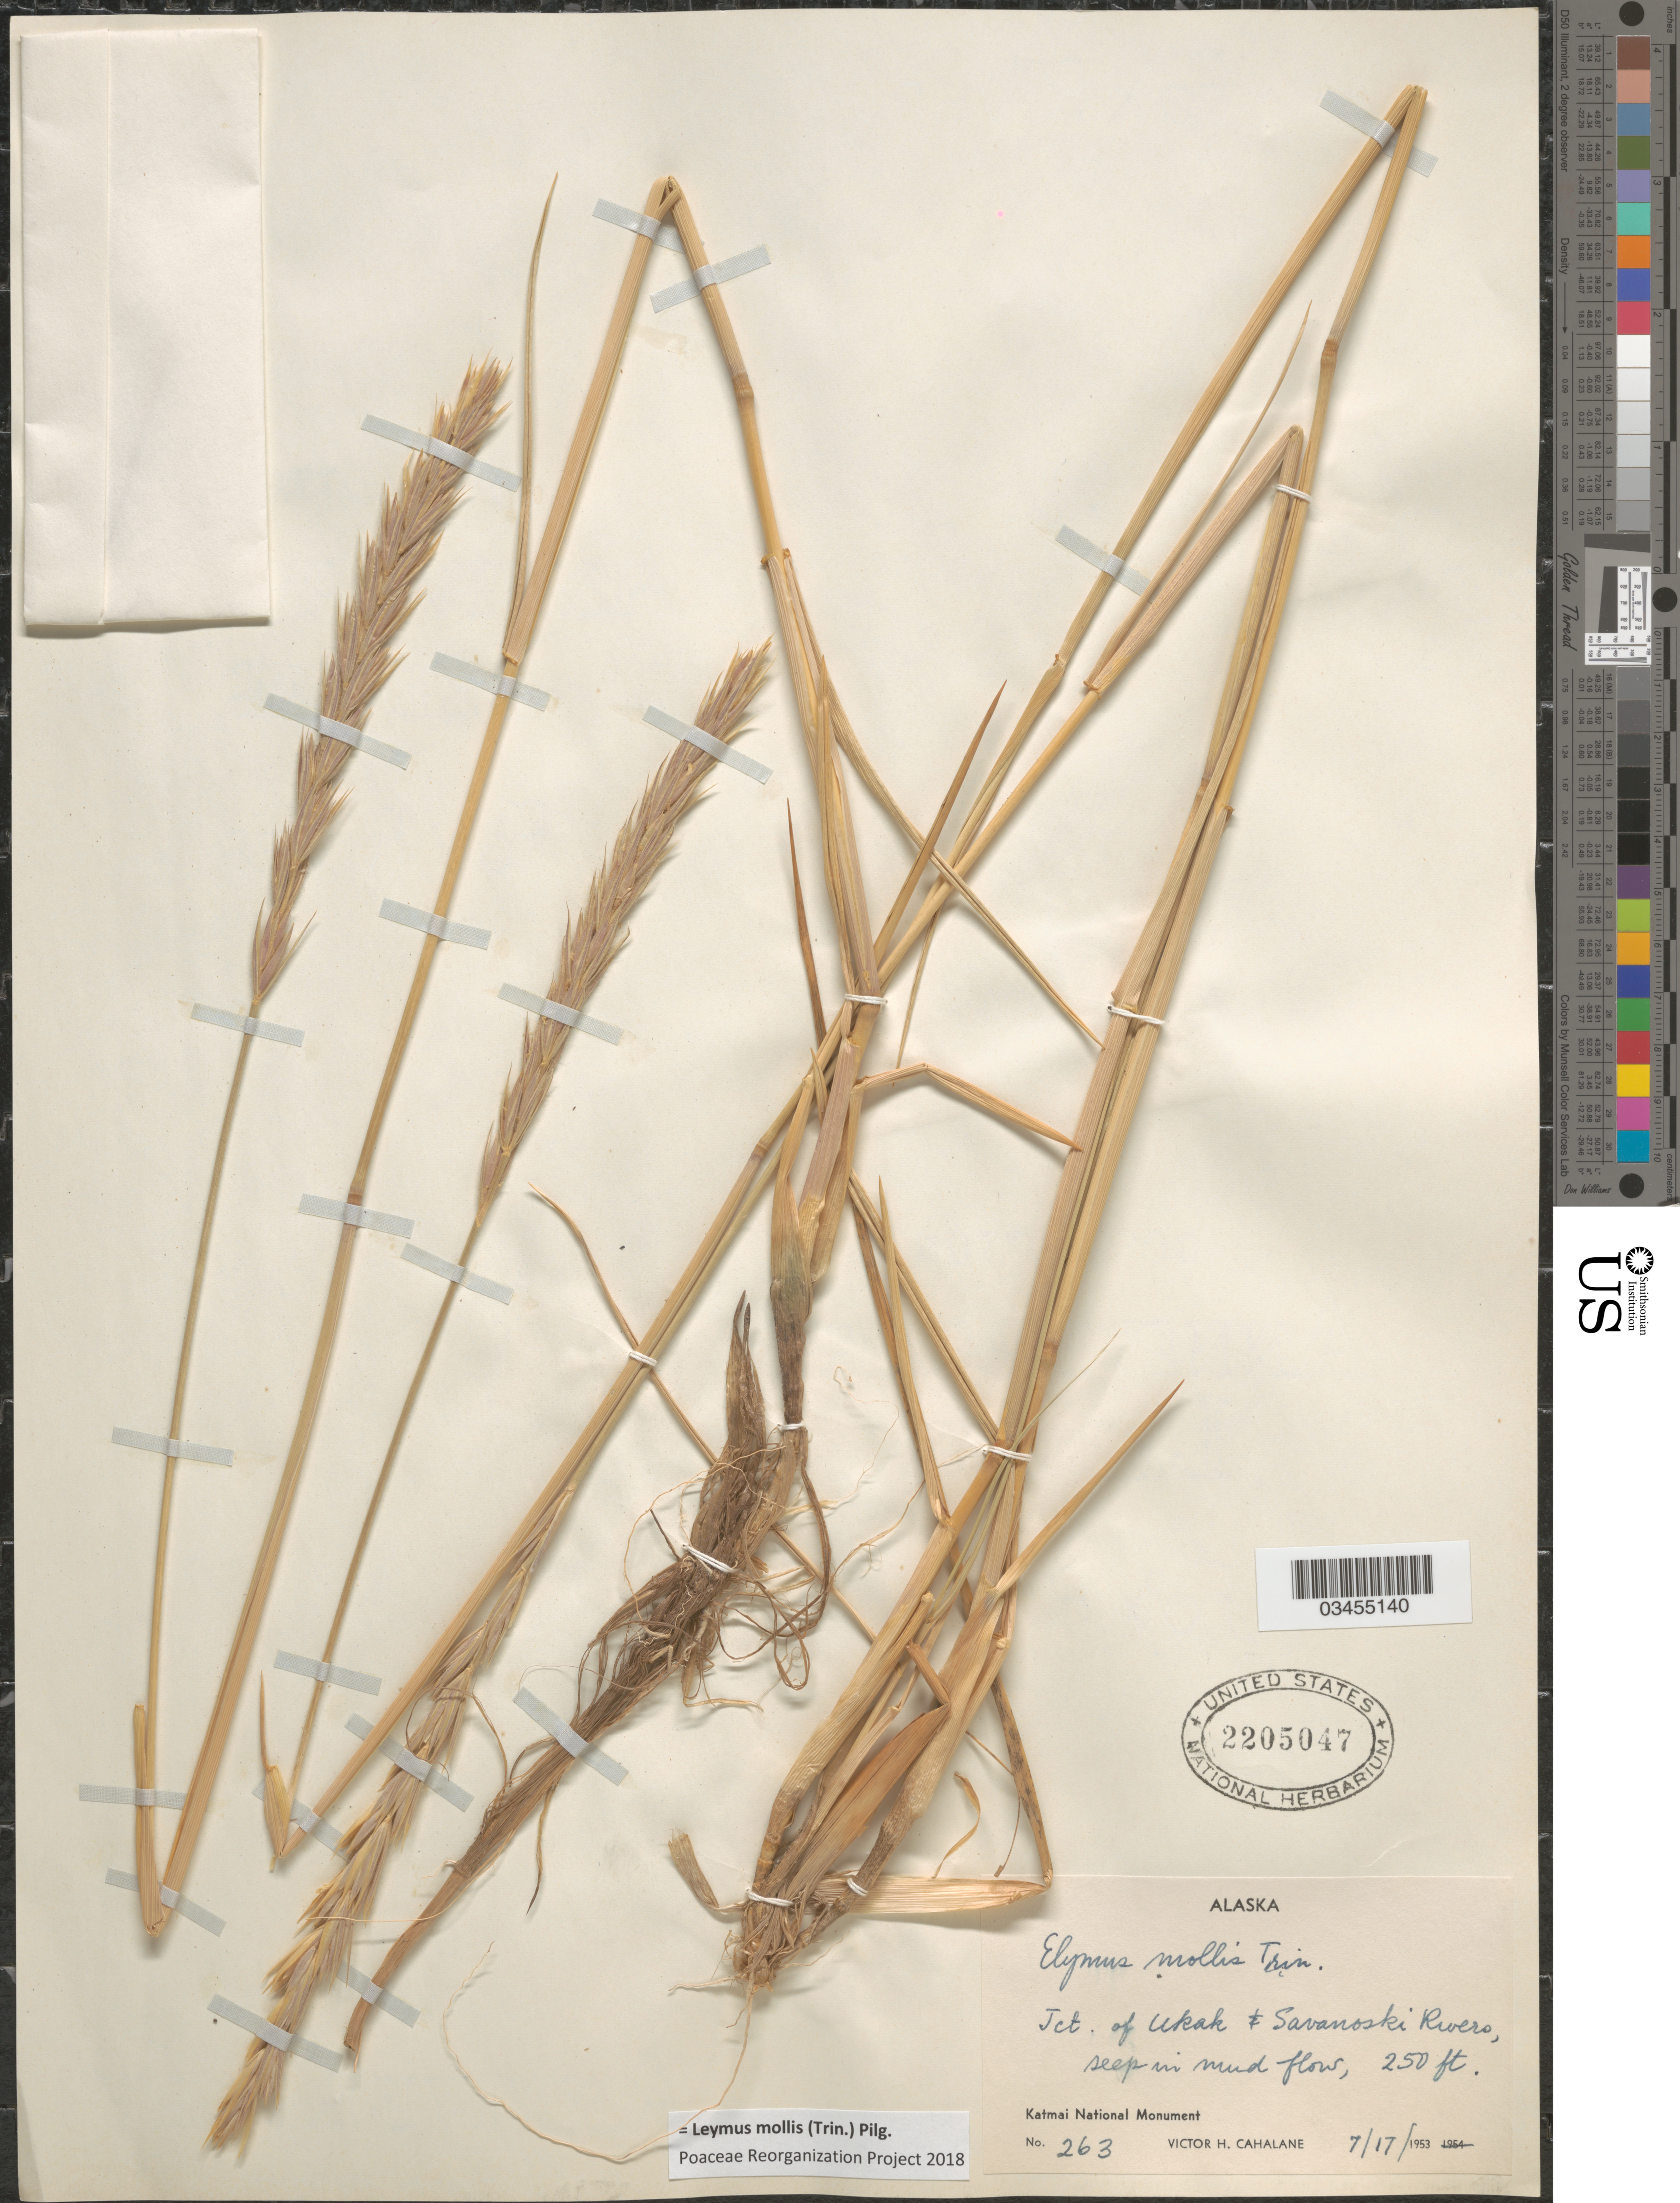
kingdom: Plantae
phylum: Tracheophyta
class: Liliopsida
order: Poales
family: Poaceae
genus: Leymus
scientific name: Leymus mollis subsp. mollis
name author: (Trin.) Pilg.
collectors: V. Cahalane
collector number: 263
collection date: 1953-07-17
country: United States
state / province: Alaska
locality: Jct. of Ukak & Savanoski Rivers, seep in mud flow. Katmai National Monument.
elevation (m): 76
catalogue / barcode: US 2205047